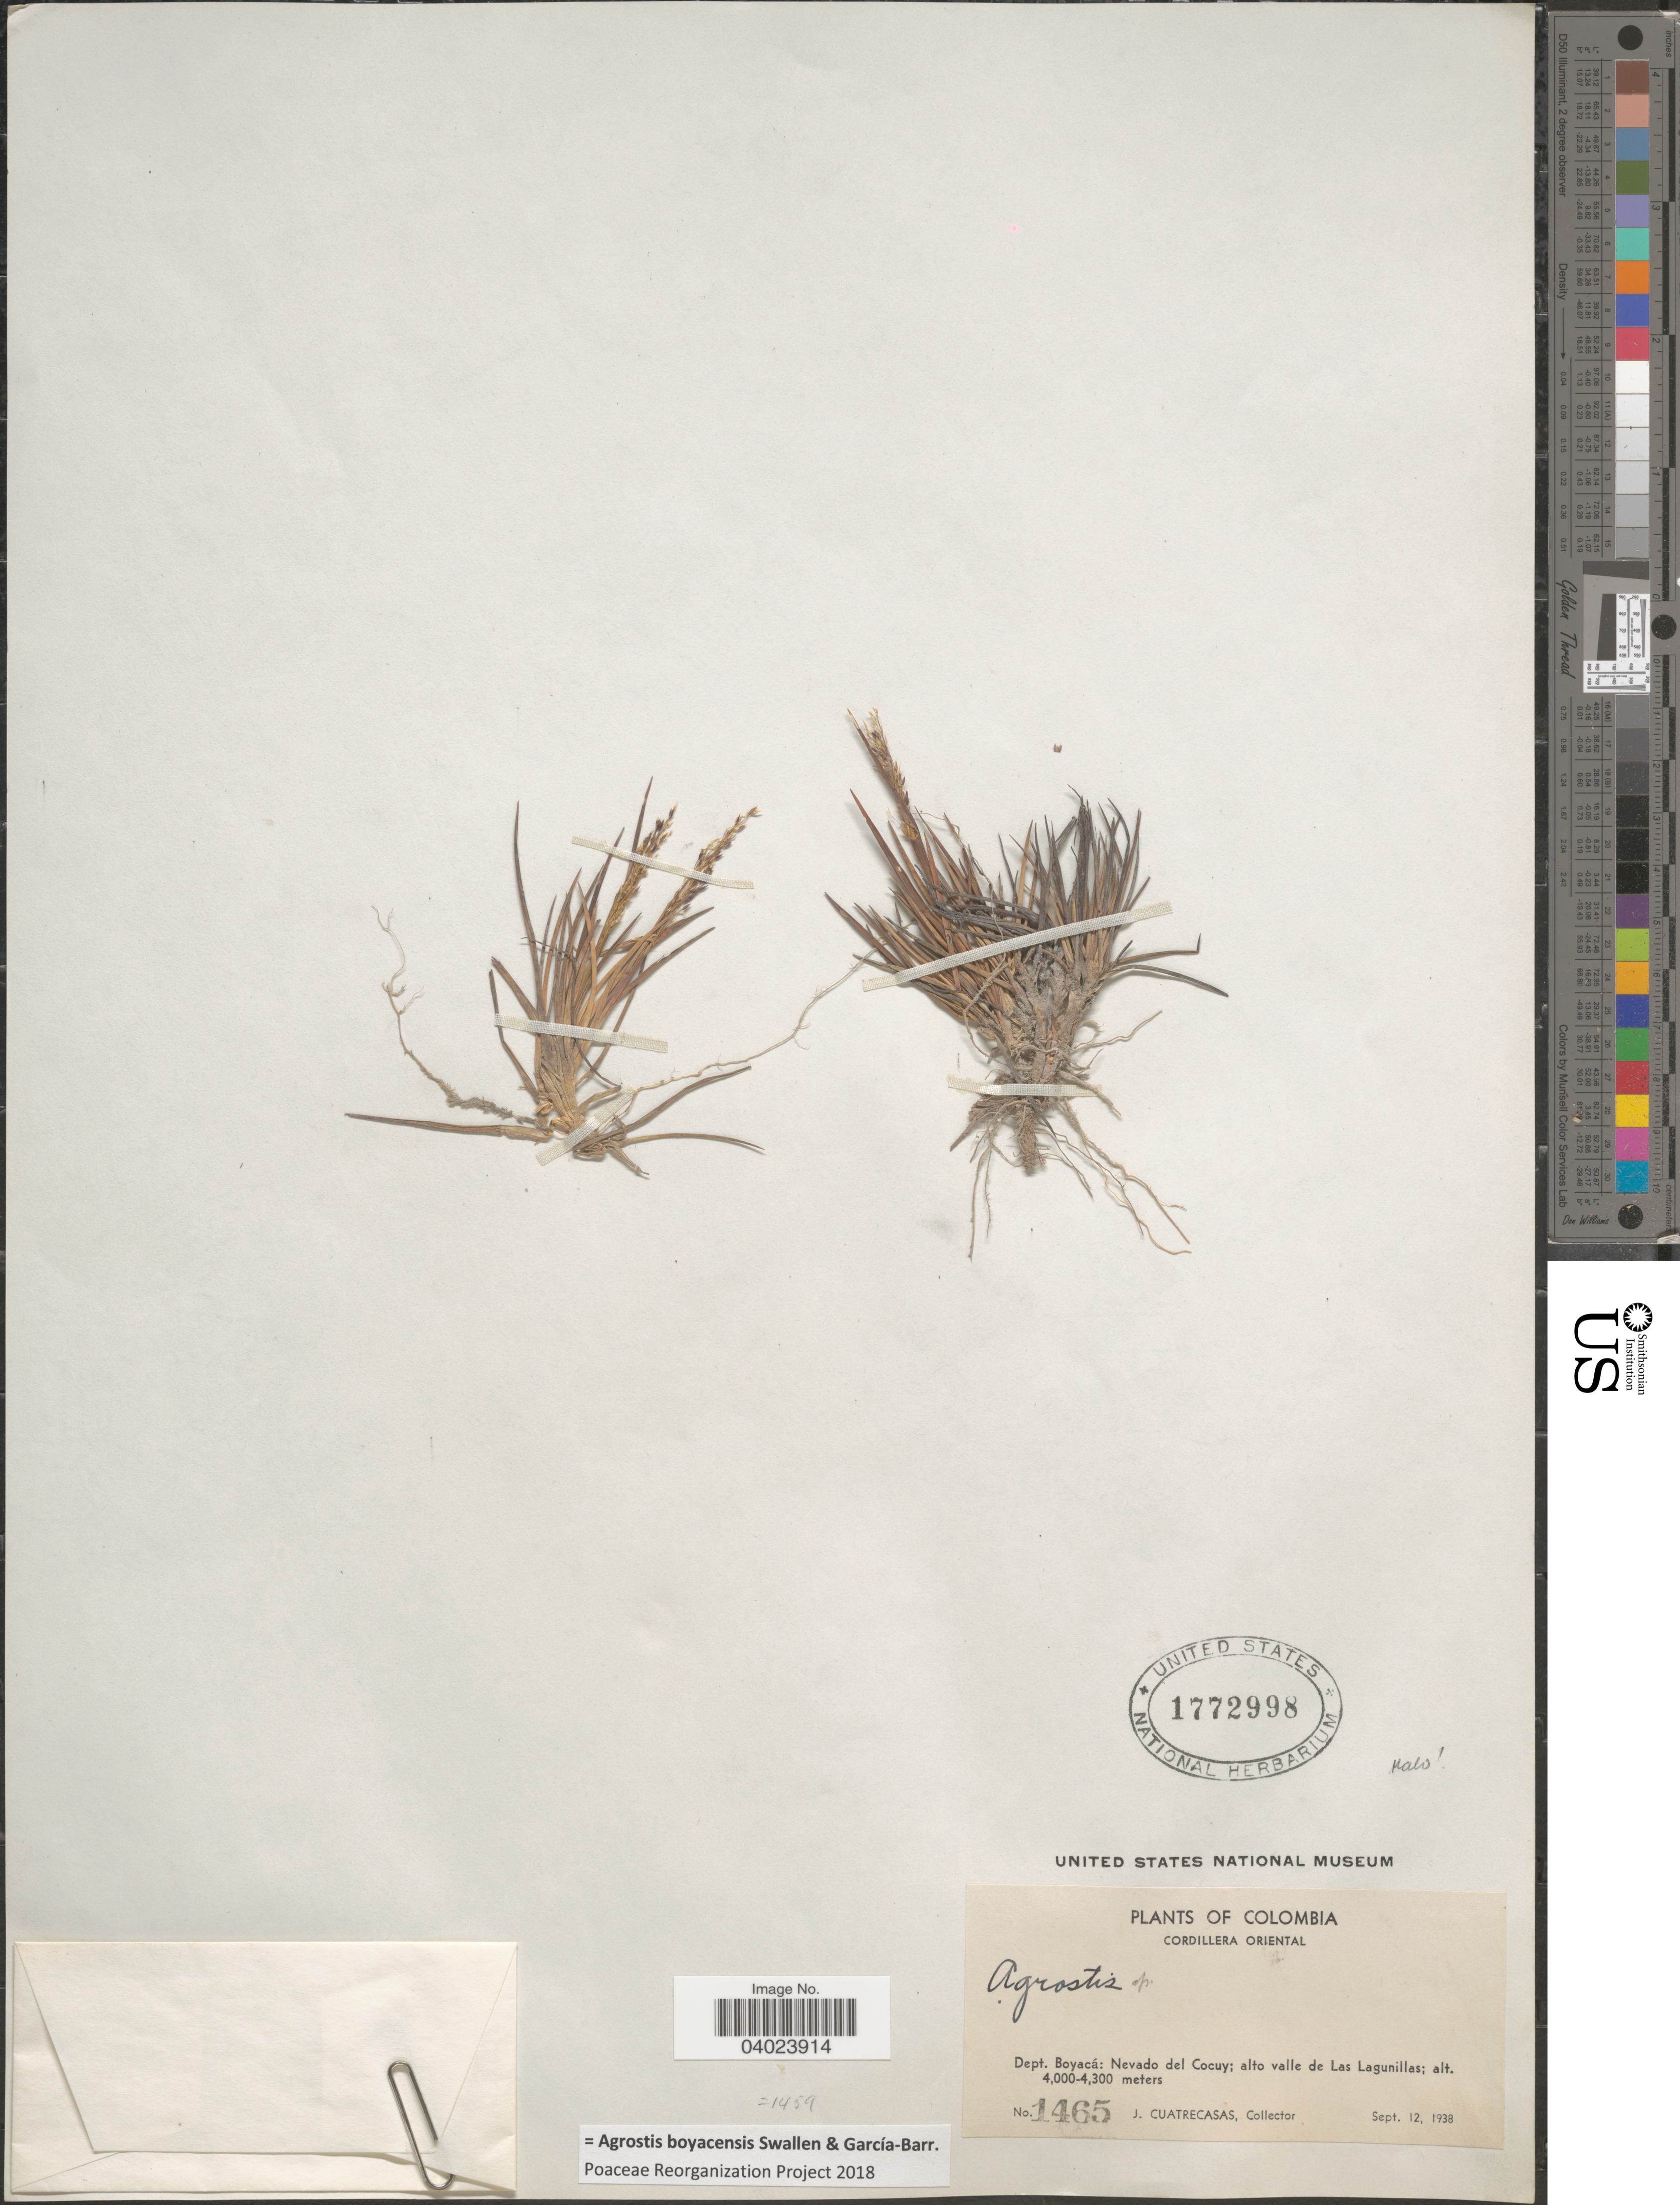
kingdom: Plantae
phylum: Tracheophyta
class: Liliopsida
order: Poales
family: Poaceae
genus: Agrostis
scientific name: Agrostis boyacensis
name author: Swallen & García-Barr.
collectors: J. Cuatrecasas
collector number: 1465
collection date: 1938-09-12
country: Colombia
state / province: Boyacá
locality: Cordillera Oriental. Dept. Boyacá: Nevado del Cocuy; alto valle de Las Lagunillas.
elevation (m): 4000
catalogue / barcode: US 1772998